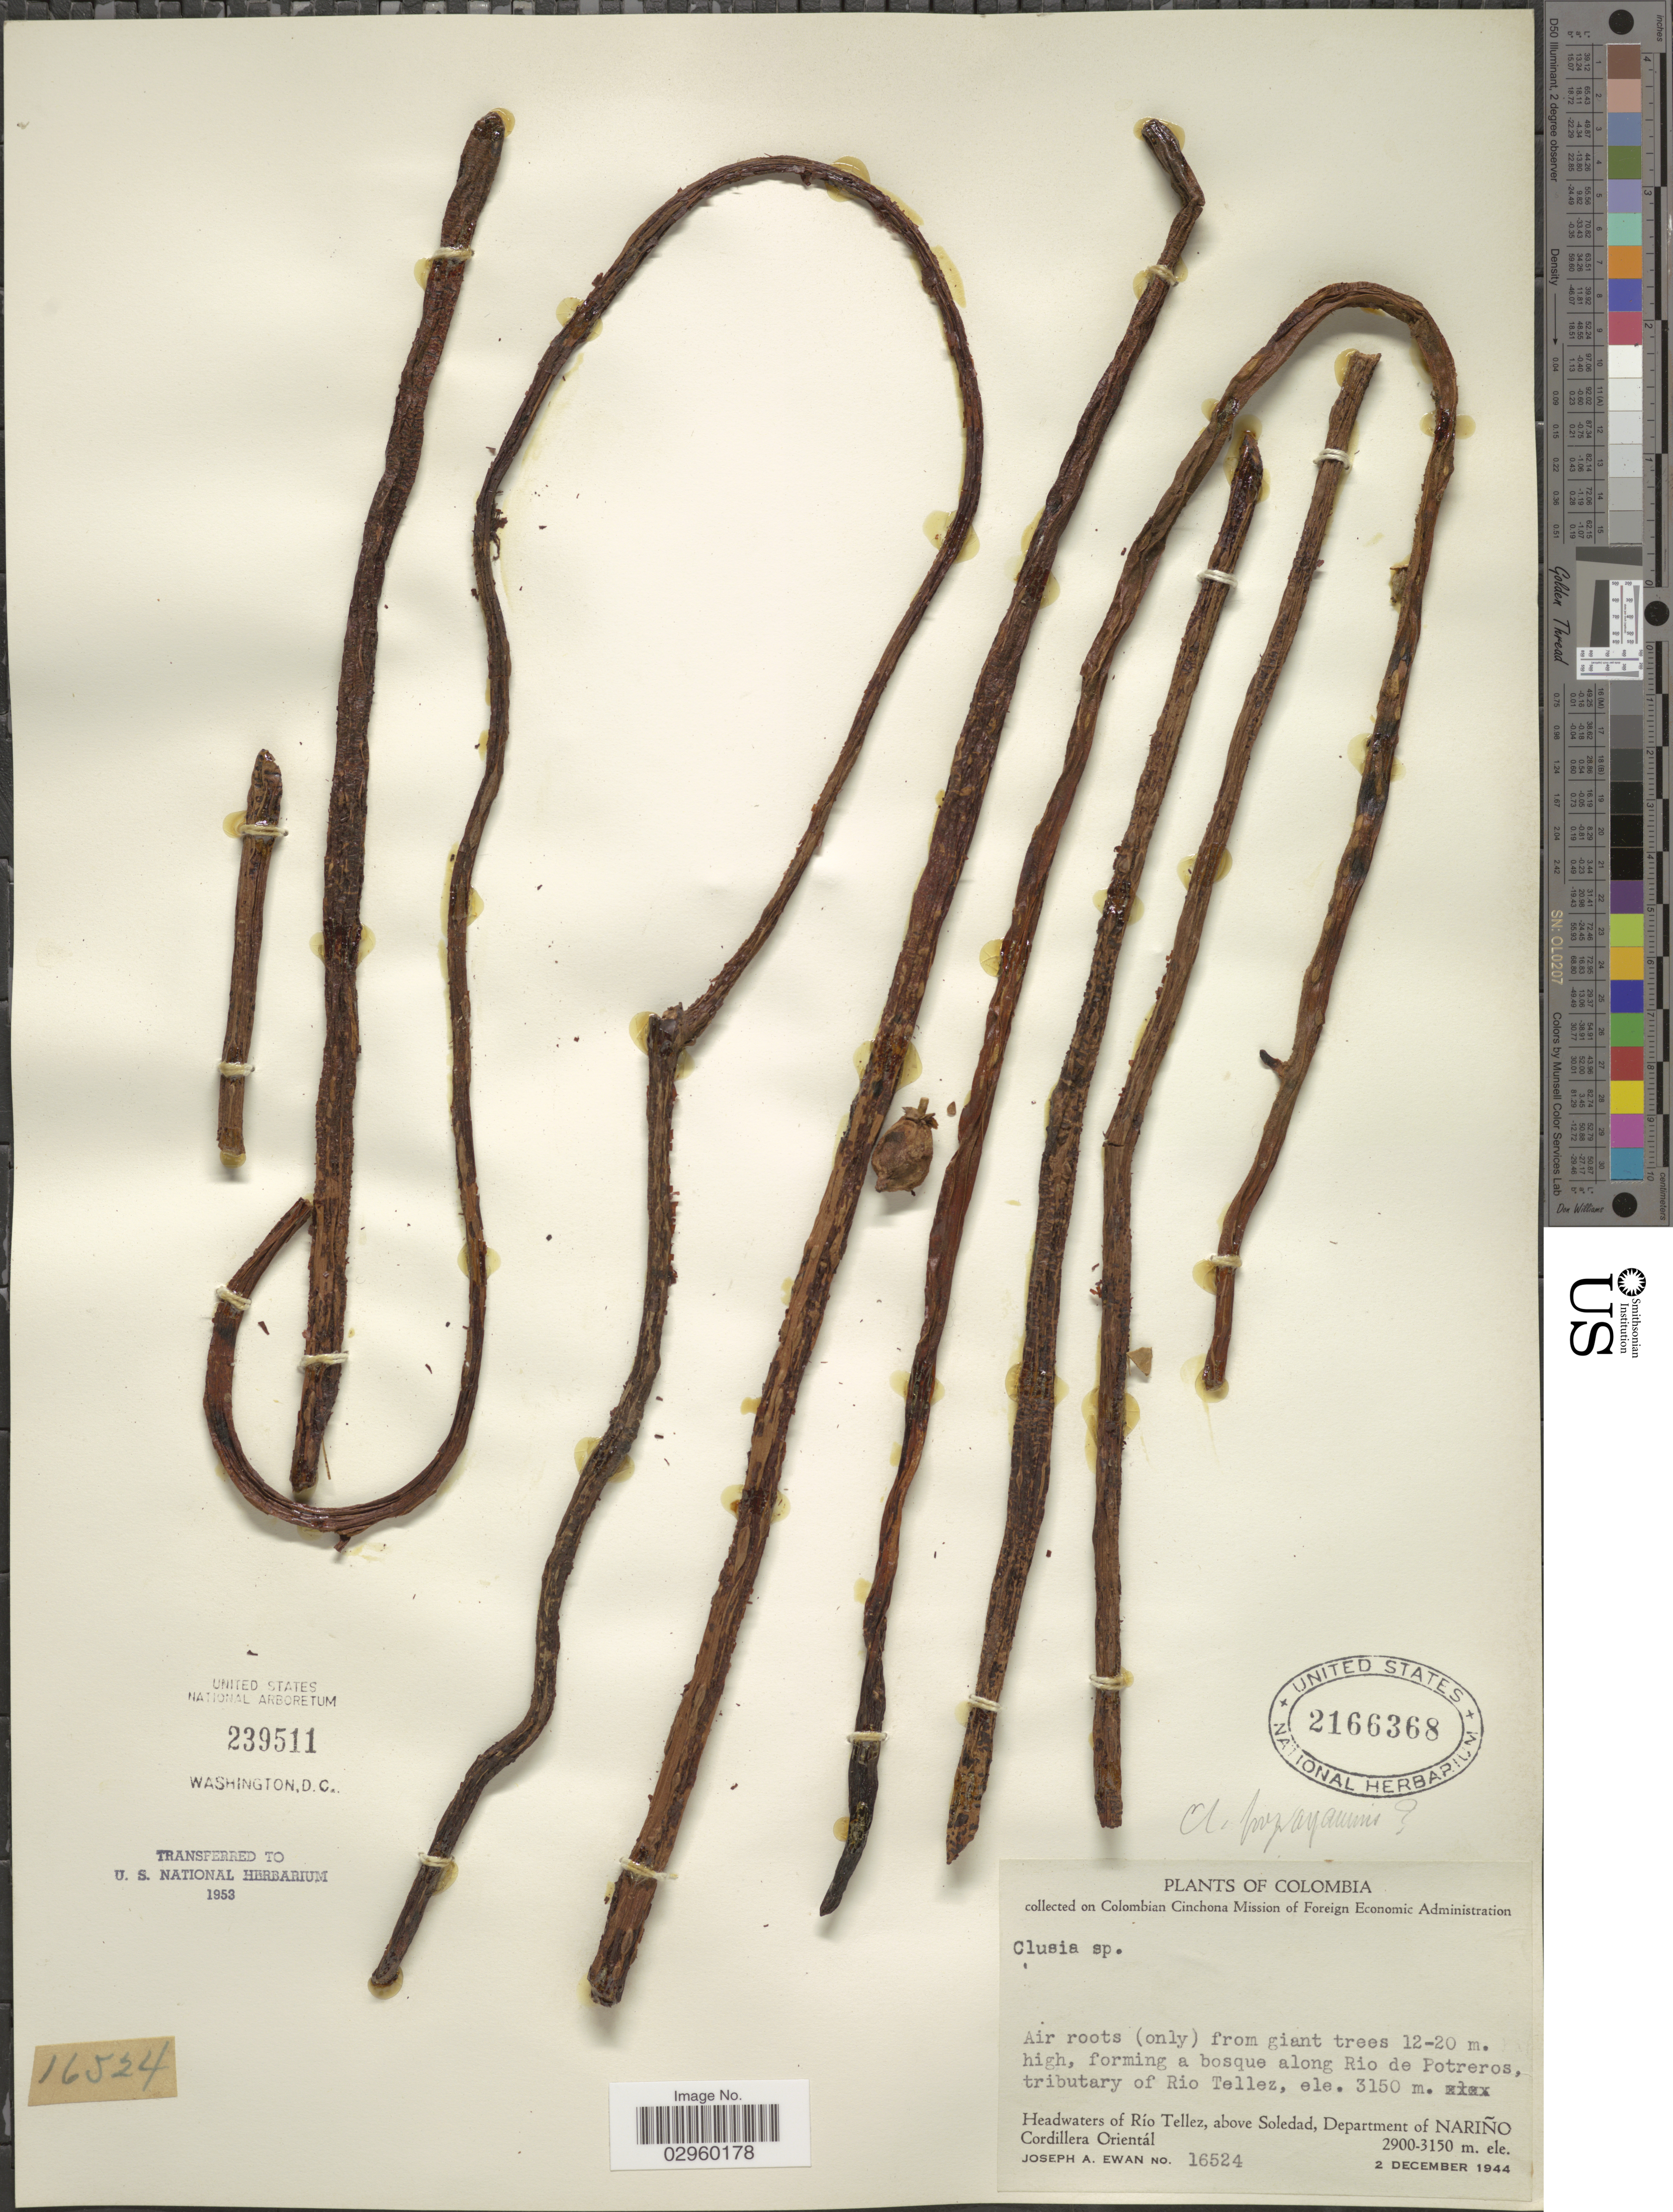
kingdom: Plantae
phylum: Tracheophyta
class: Magnoliopsida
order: Malpighiales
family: Clusiaceae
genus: Clusia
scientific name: Clusia sp.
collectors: J. A. Ewan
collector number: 16524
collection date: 1944-12-02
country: Colombia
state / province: Nariño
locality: Headwaters of Río Tellez, above Soledad, Department of Nariño, Cordillera Oriental, forming a bosque along Rio de Potreros, tributary of Rio Tellez.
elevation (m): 3150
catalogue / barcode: US 2166368